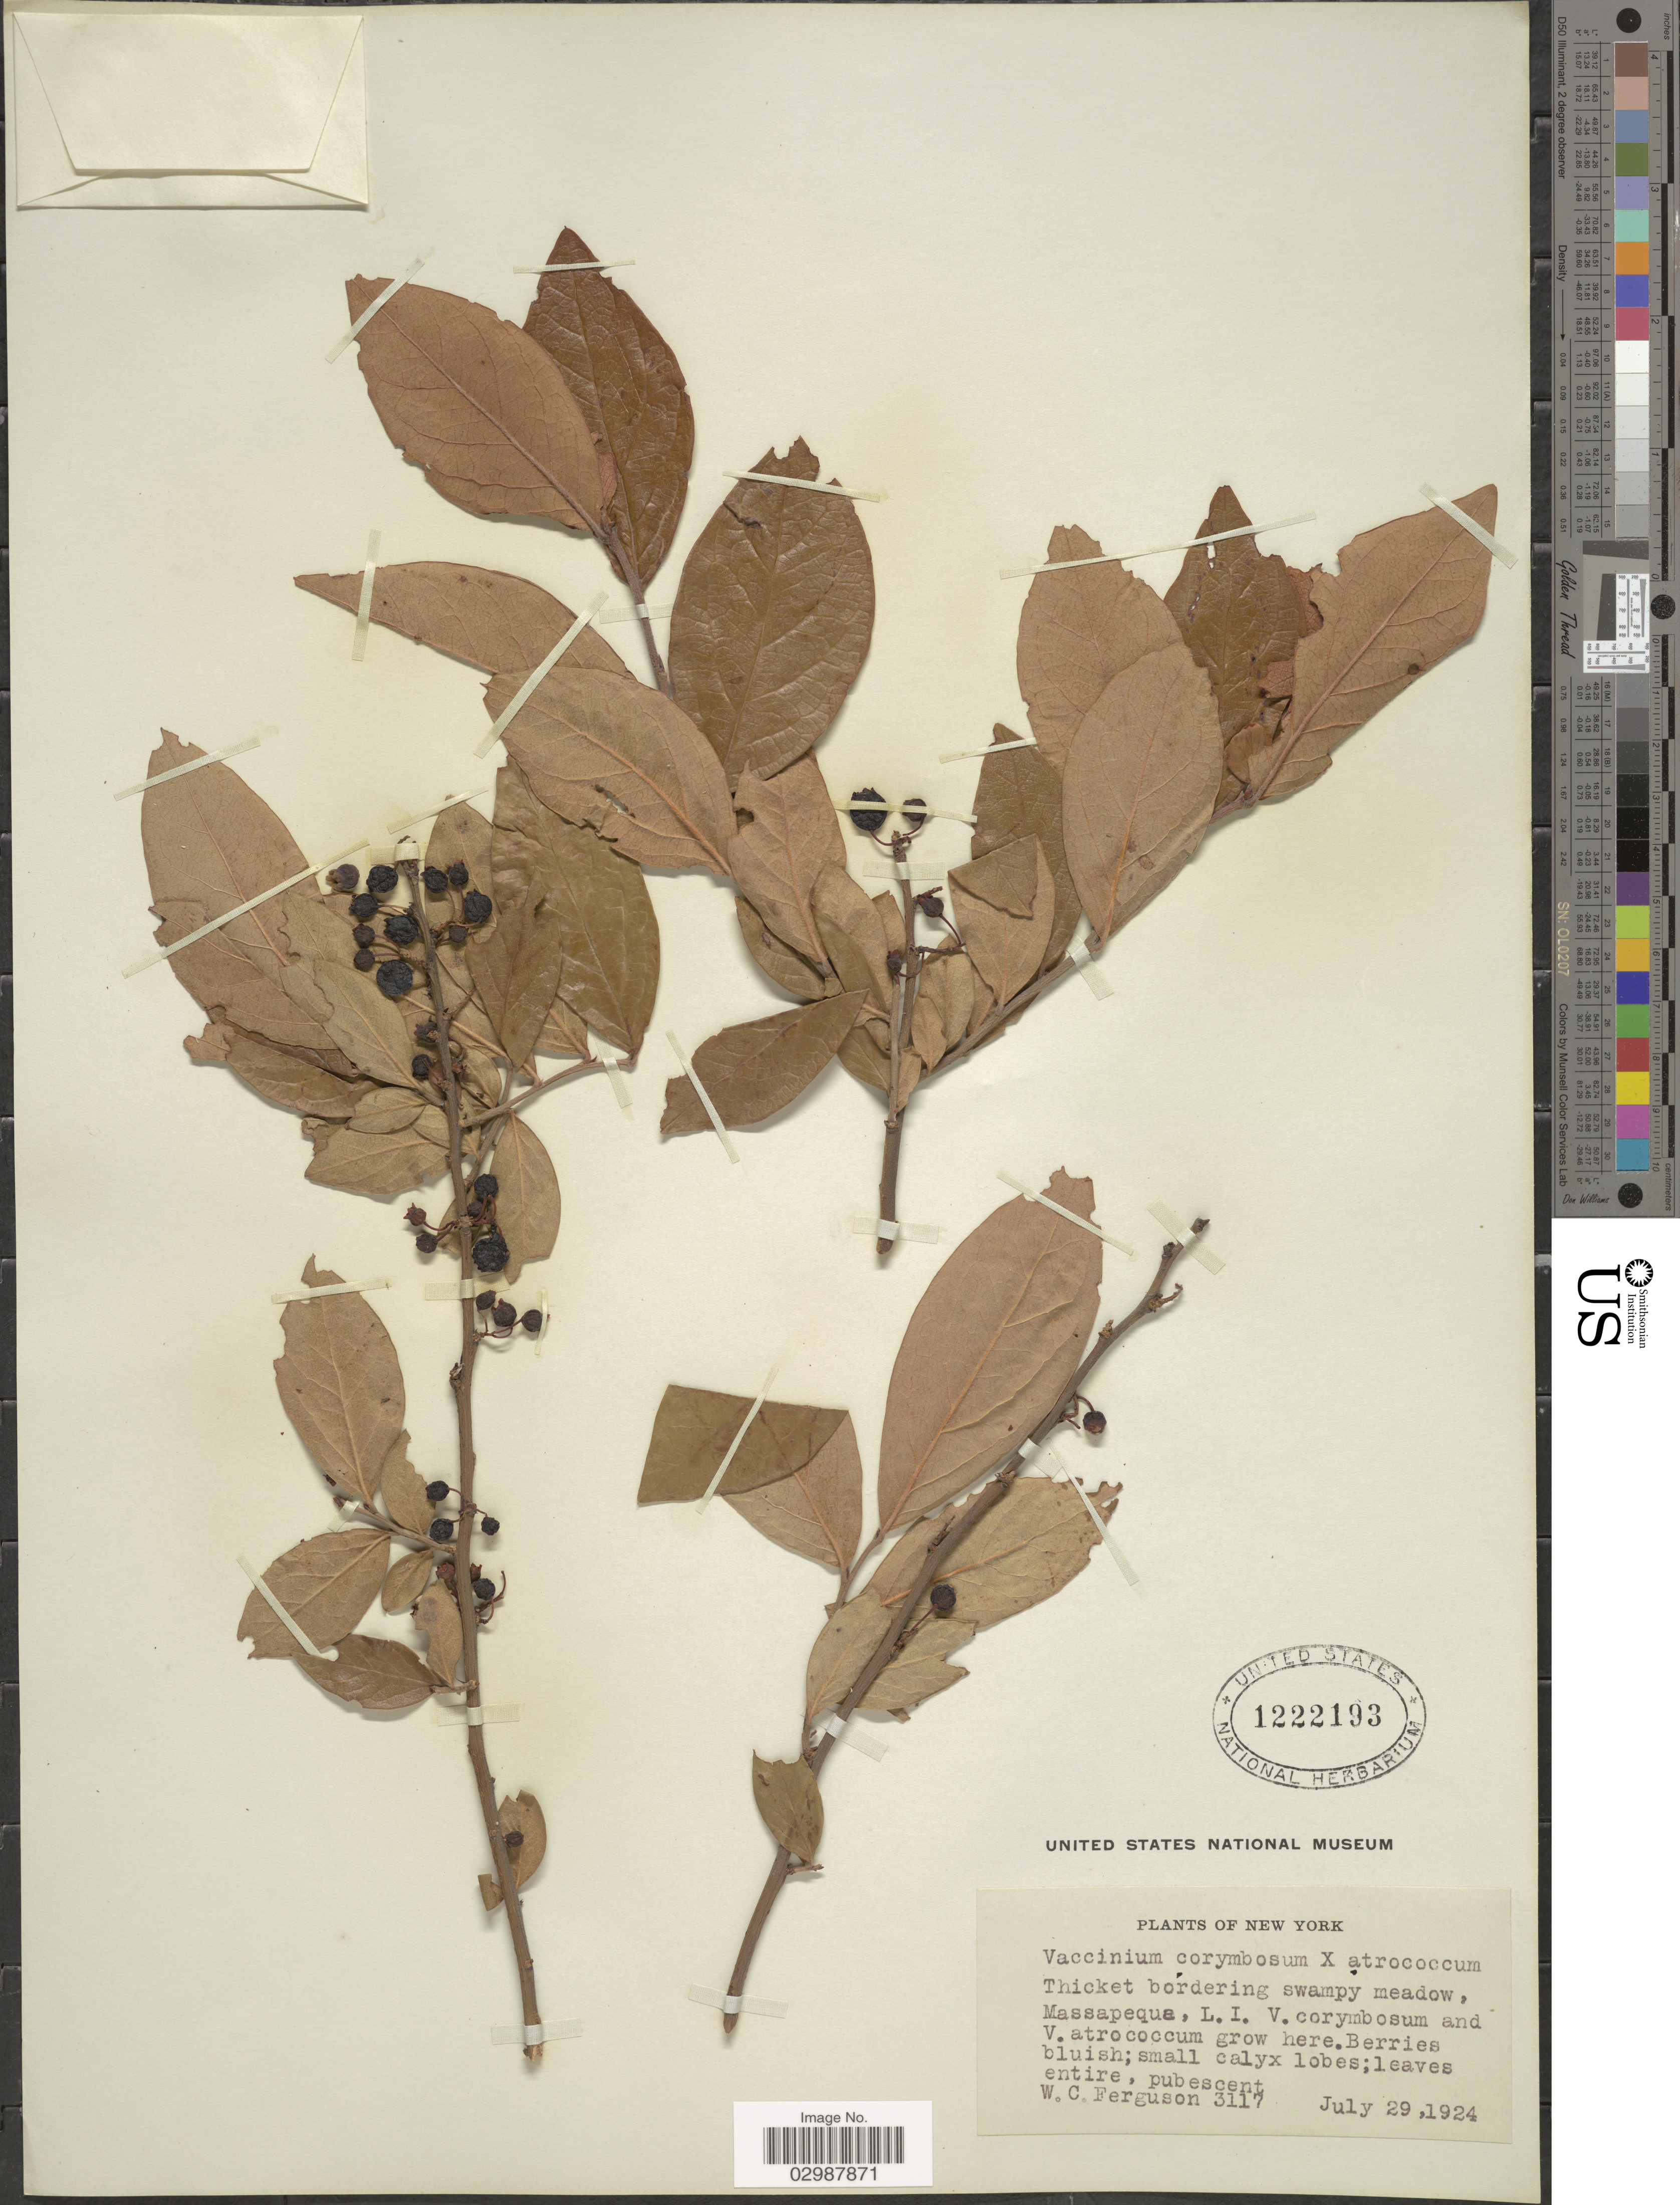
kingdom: Plantae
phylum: Tracheophyta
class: Magnoliopsida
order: Ericales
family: Ericaceae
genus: Vaccinium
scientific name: Vaccinium corymbosum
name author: L.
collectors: W. Ferguson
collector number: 3117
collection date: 1924-07-29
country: United States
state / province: New York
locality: Thicket bordering swampy meadow, Massapequa, L. I.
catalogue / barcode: US 1222193